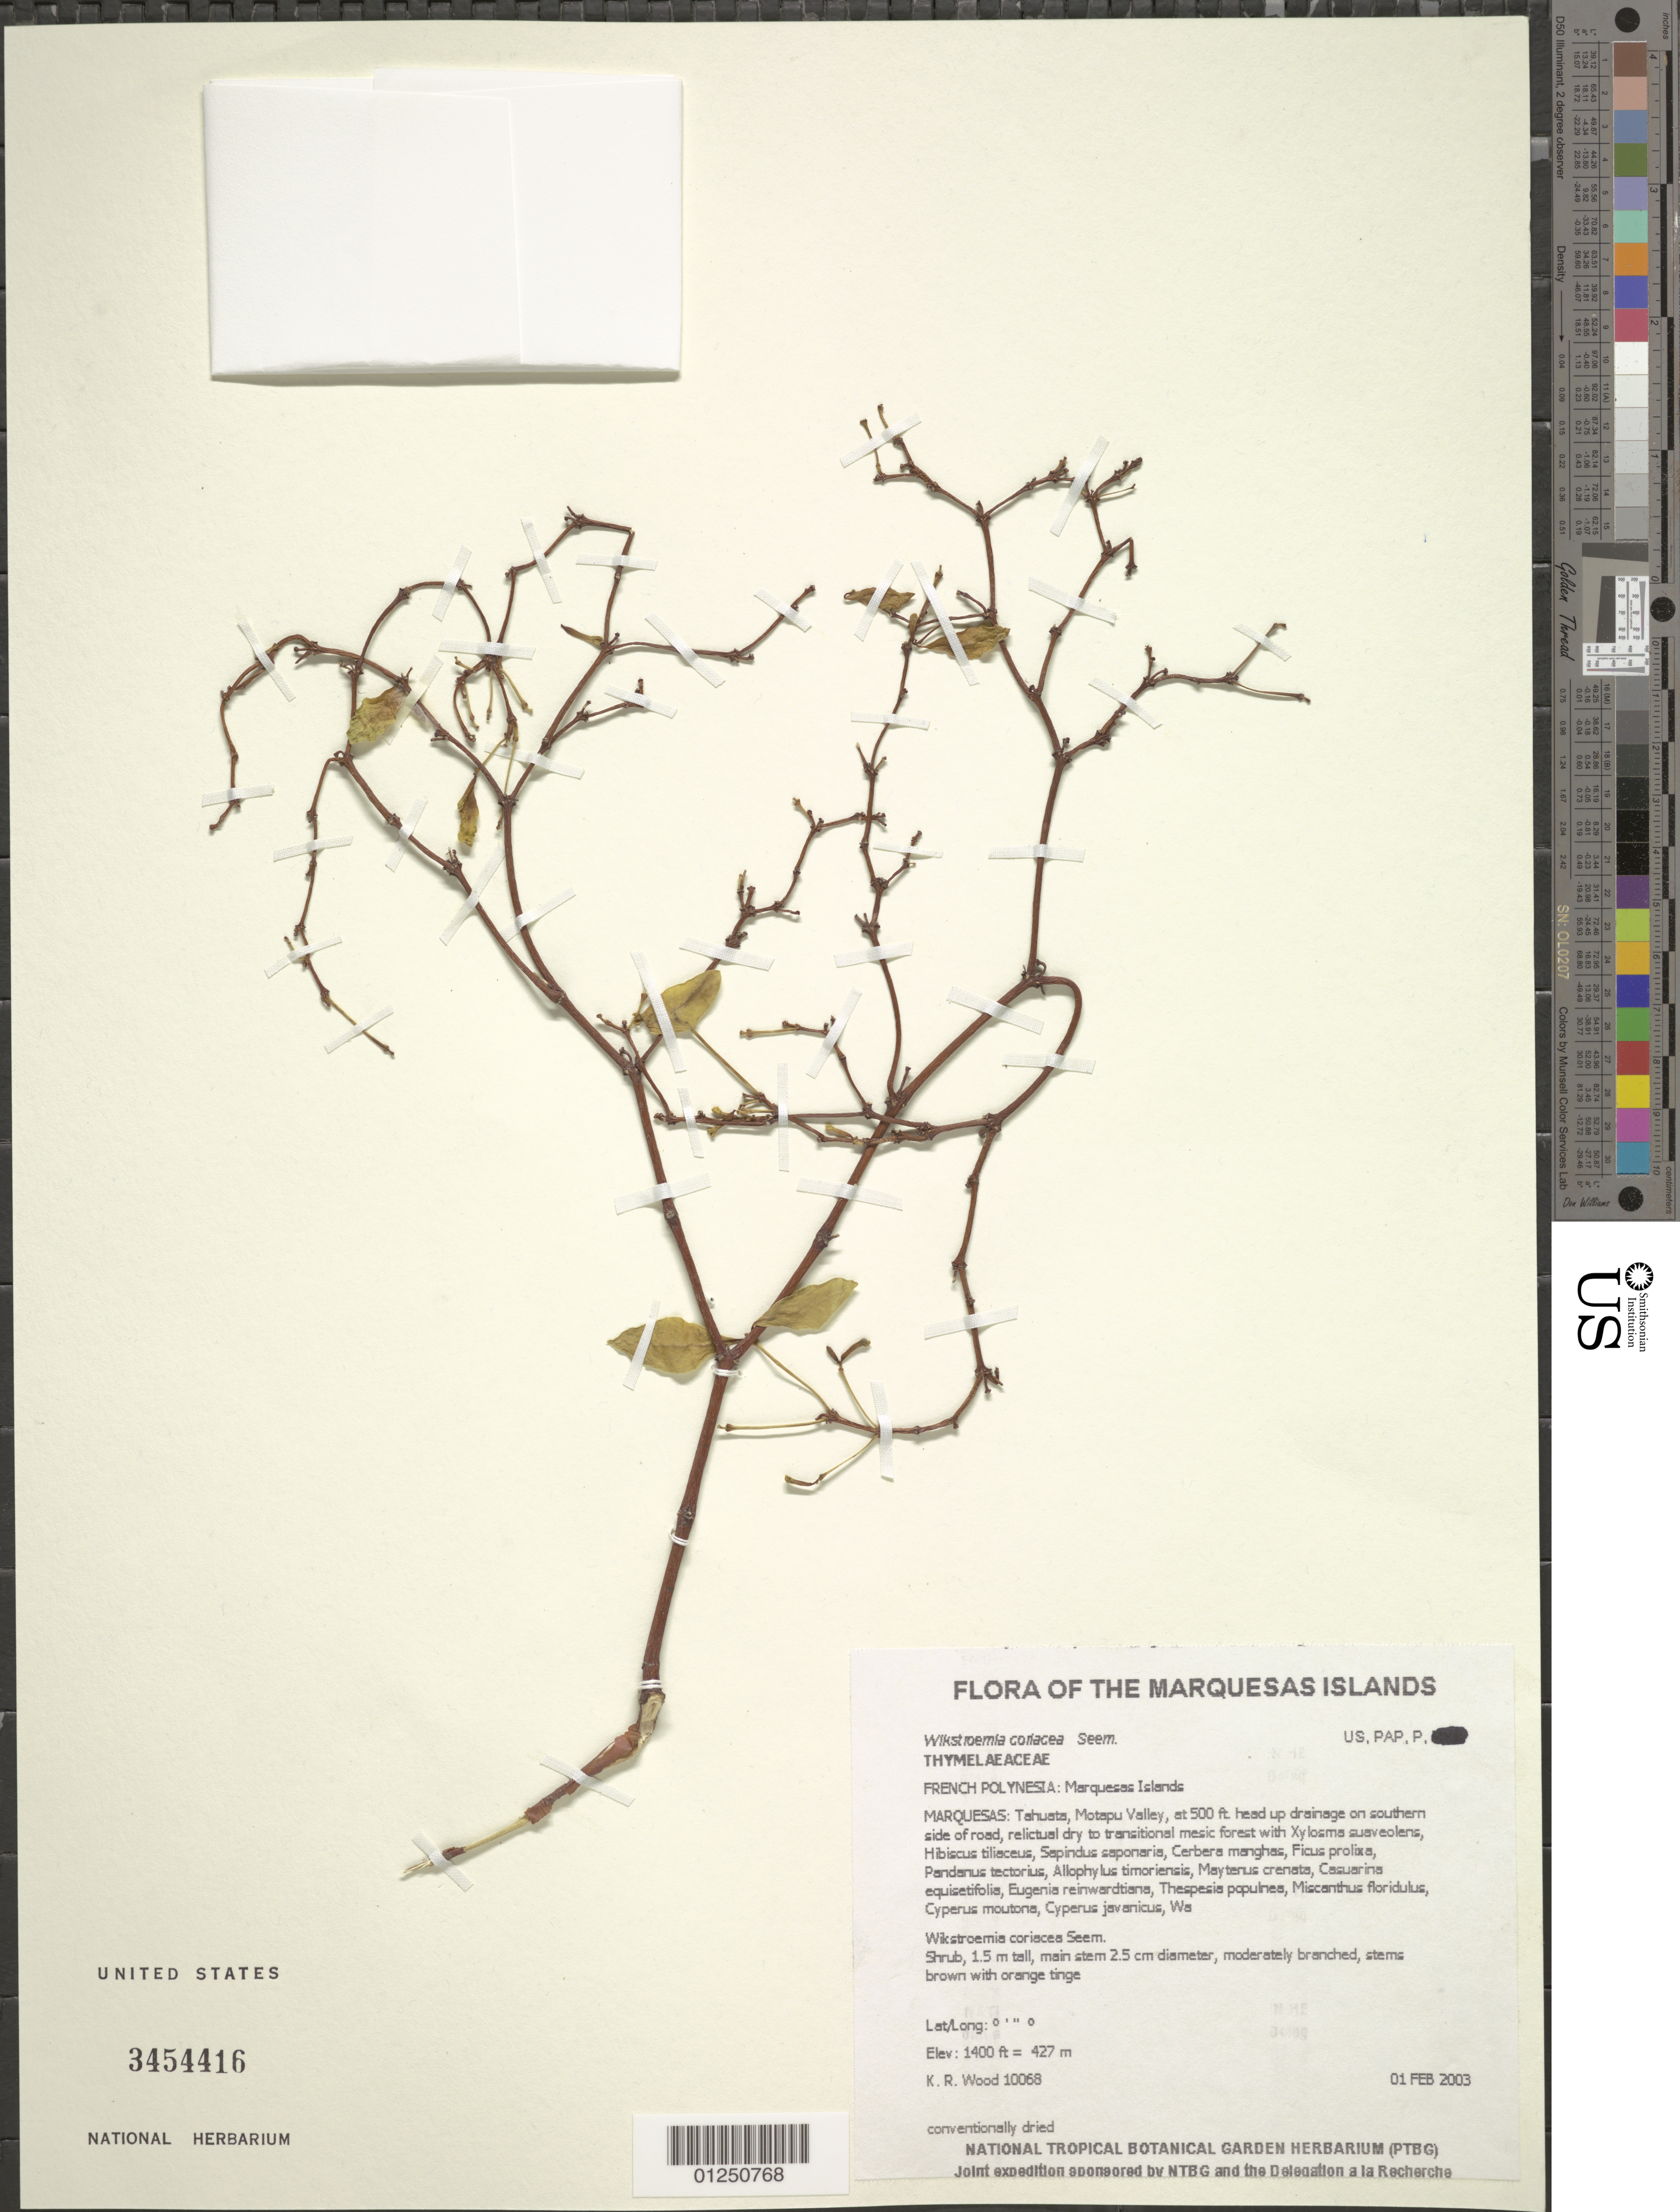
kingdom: Plantae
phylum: Tracheophyta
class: Magnoliopsida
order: Malvales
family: Thymelaeaceae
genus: Wikstroemia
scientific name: Wikstroemia coriacea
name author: Seem.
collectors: K. R. Wood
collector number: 10068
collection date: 2003-02-01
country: French Polynesia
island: Tahuata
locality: Motapu Valley, at 500 ft. head up drainage on southern side of road, relictual dry to transitional mesic forest with Xylosma suaveolens, Hibiscus tiliaceus, Sapindus saponaria, Cerbera manghas, Ficus prolixa, Pandanus tectorius, Allophylus timoriensis, Ma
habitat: upper slope, NW aspect, steep slope, closed, dry to mesic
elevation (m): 427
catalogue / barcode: US 3454416